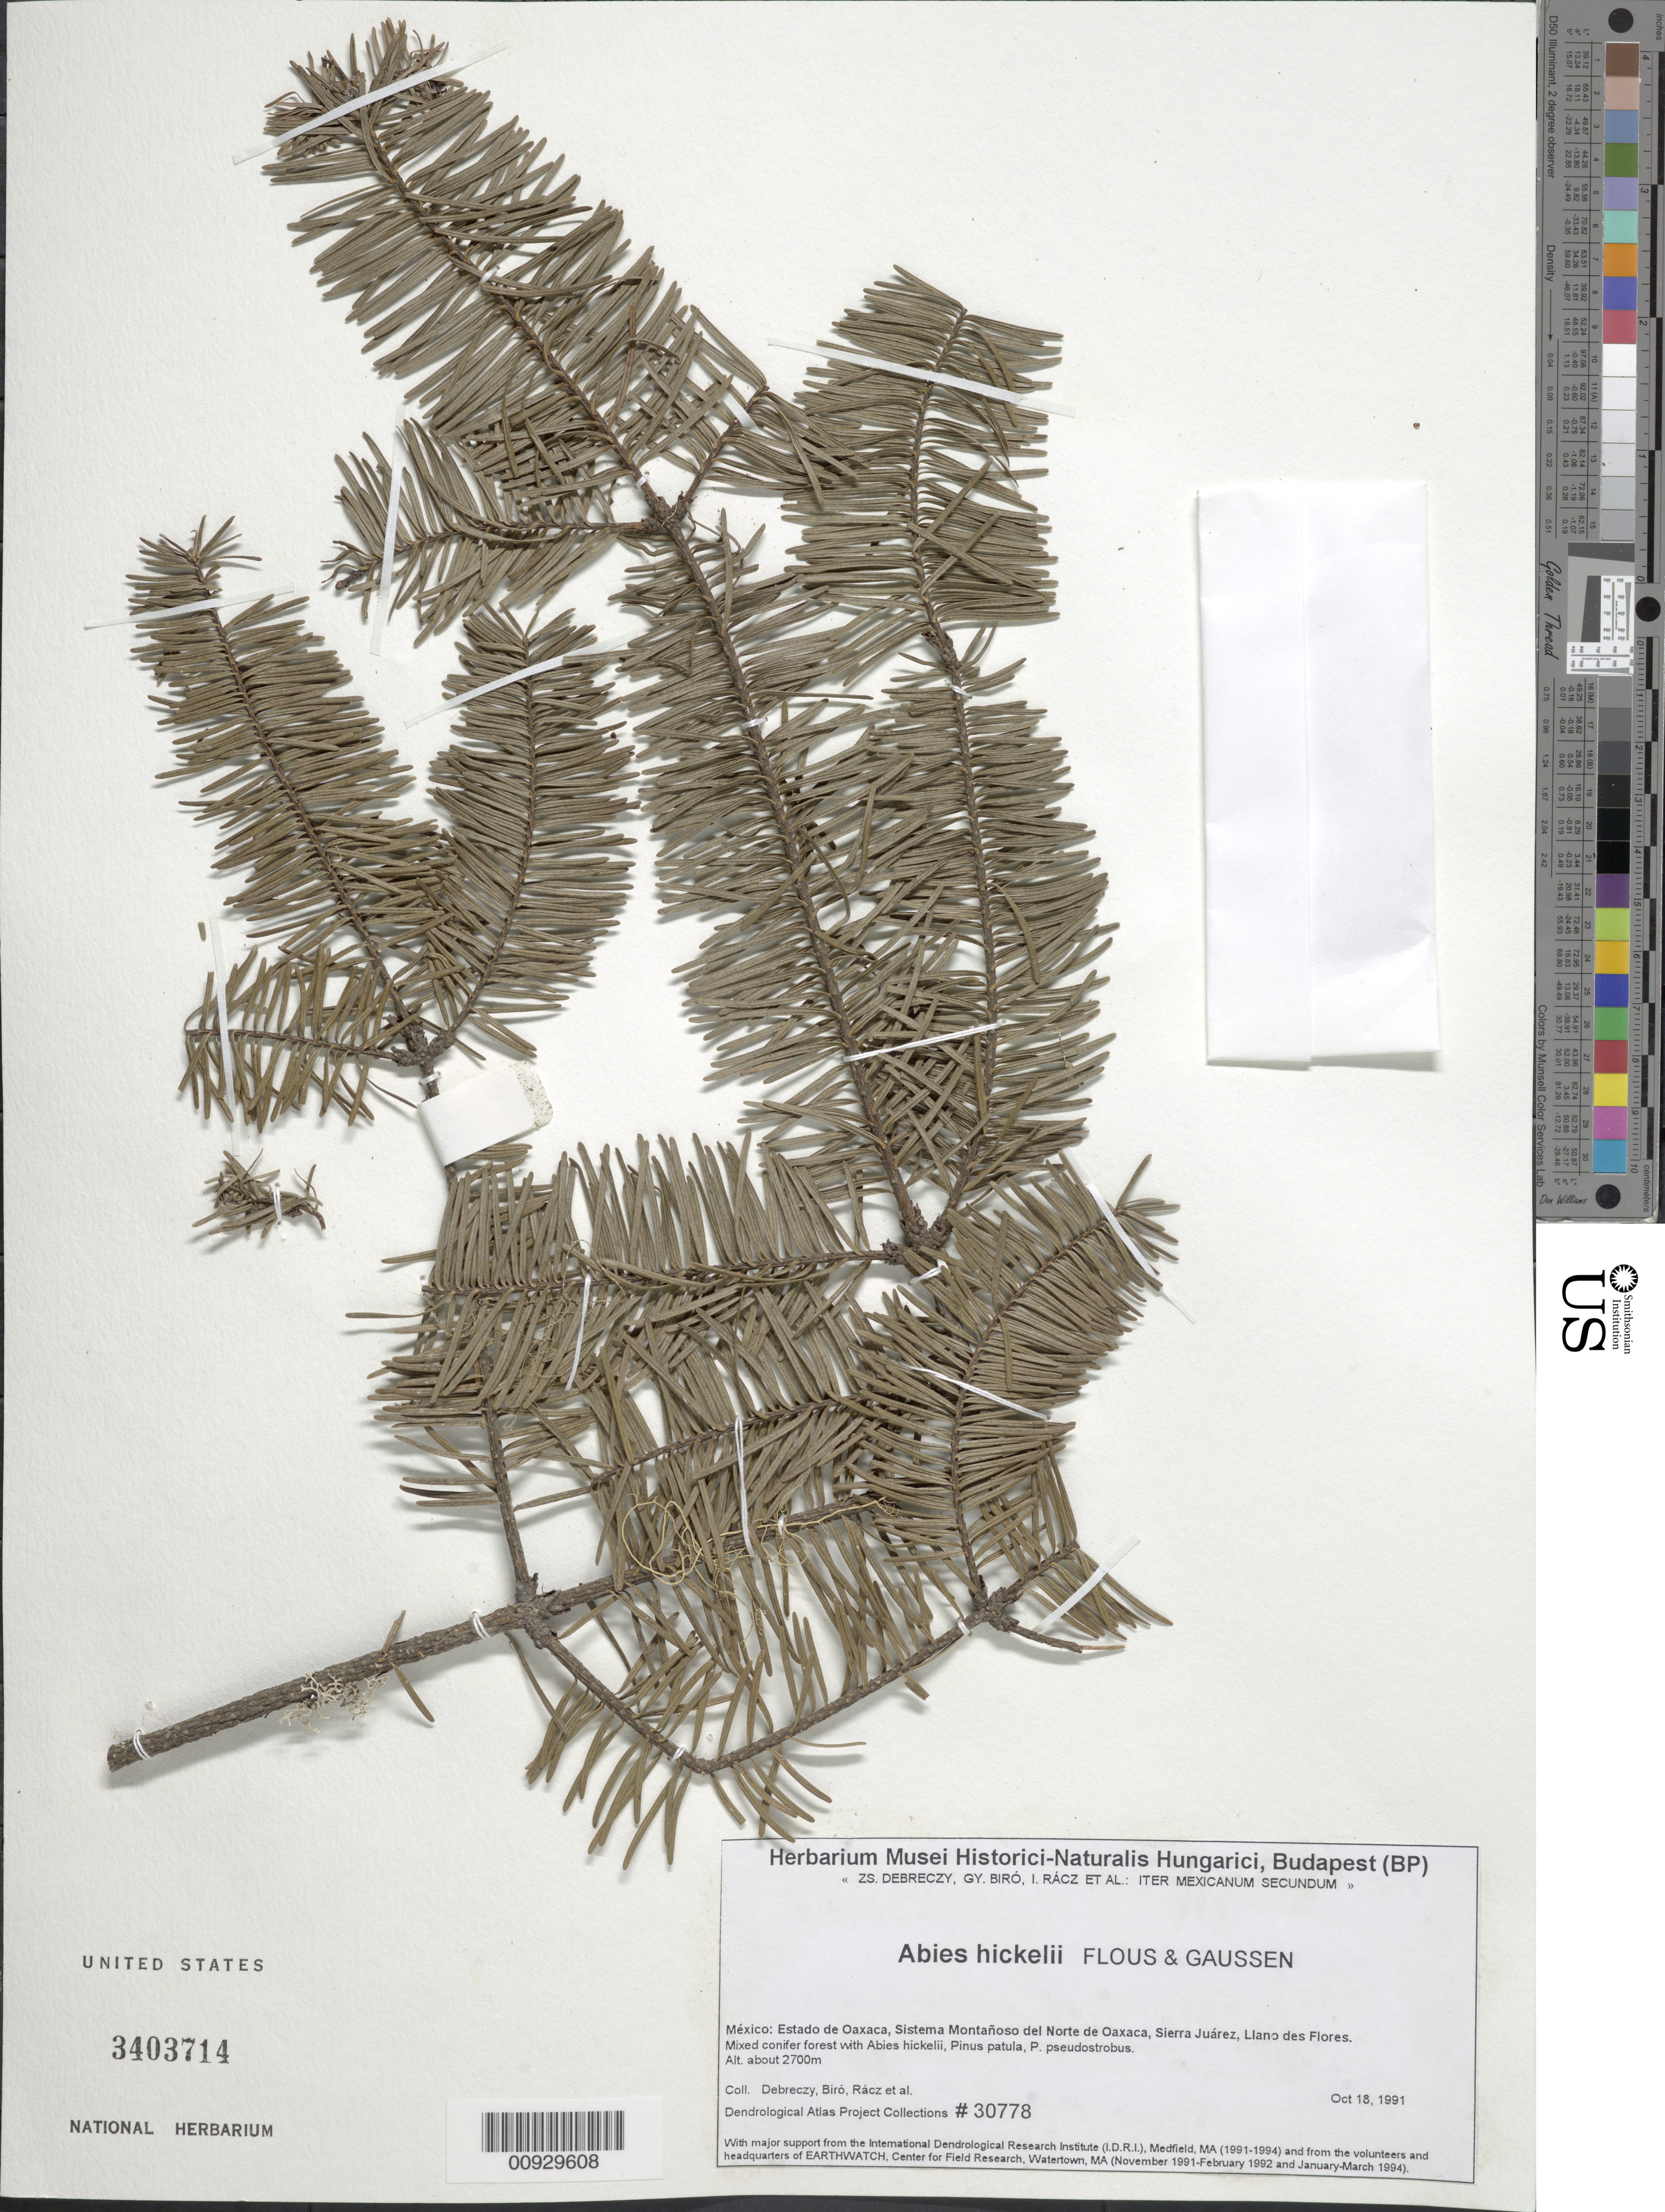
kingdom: Plantae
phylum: Tracheophyta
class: Pinopsida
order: Pinales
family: Pinaceae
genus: Abies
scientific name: Abies hickelii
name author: Flous & Gaussen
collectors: Z. Debreczy, G. Biro, I. Rácz & et al.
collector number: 30778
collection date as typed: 18 Oct 1991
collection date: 1991-10-18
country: Mexico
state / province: Oaxaca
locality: Sierra Juárez, Llano des Flores [sic possibly Llano de las Flores]. Sistema Montañoso del Norte de Oaxaca.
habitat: Mixed conifer forest with Abies hickelii, Pinus patula, P. pseudostrobus.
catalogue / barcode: US 3403714